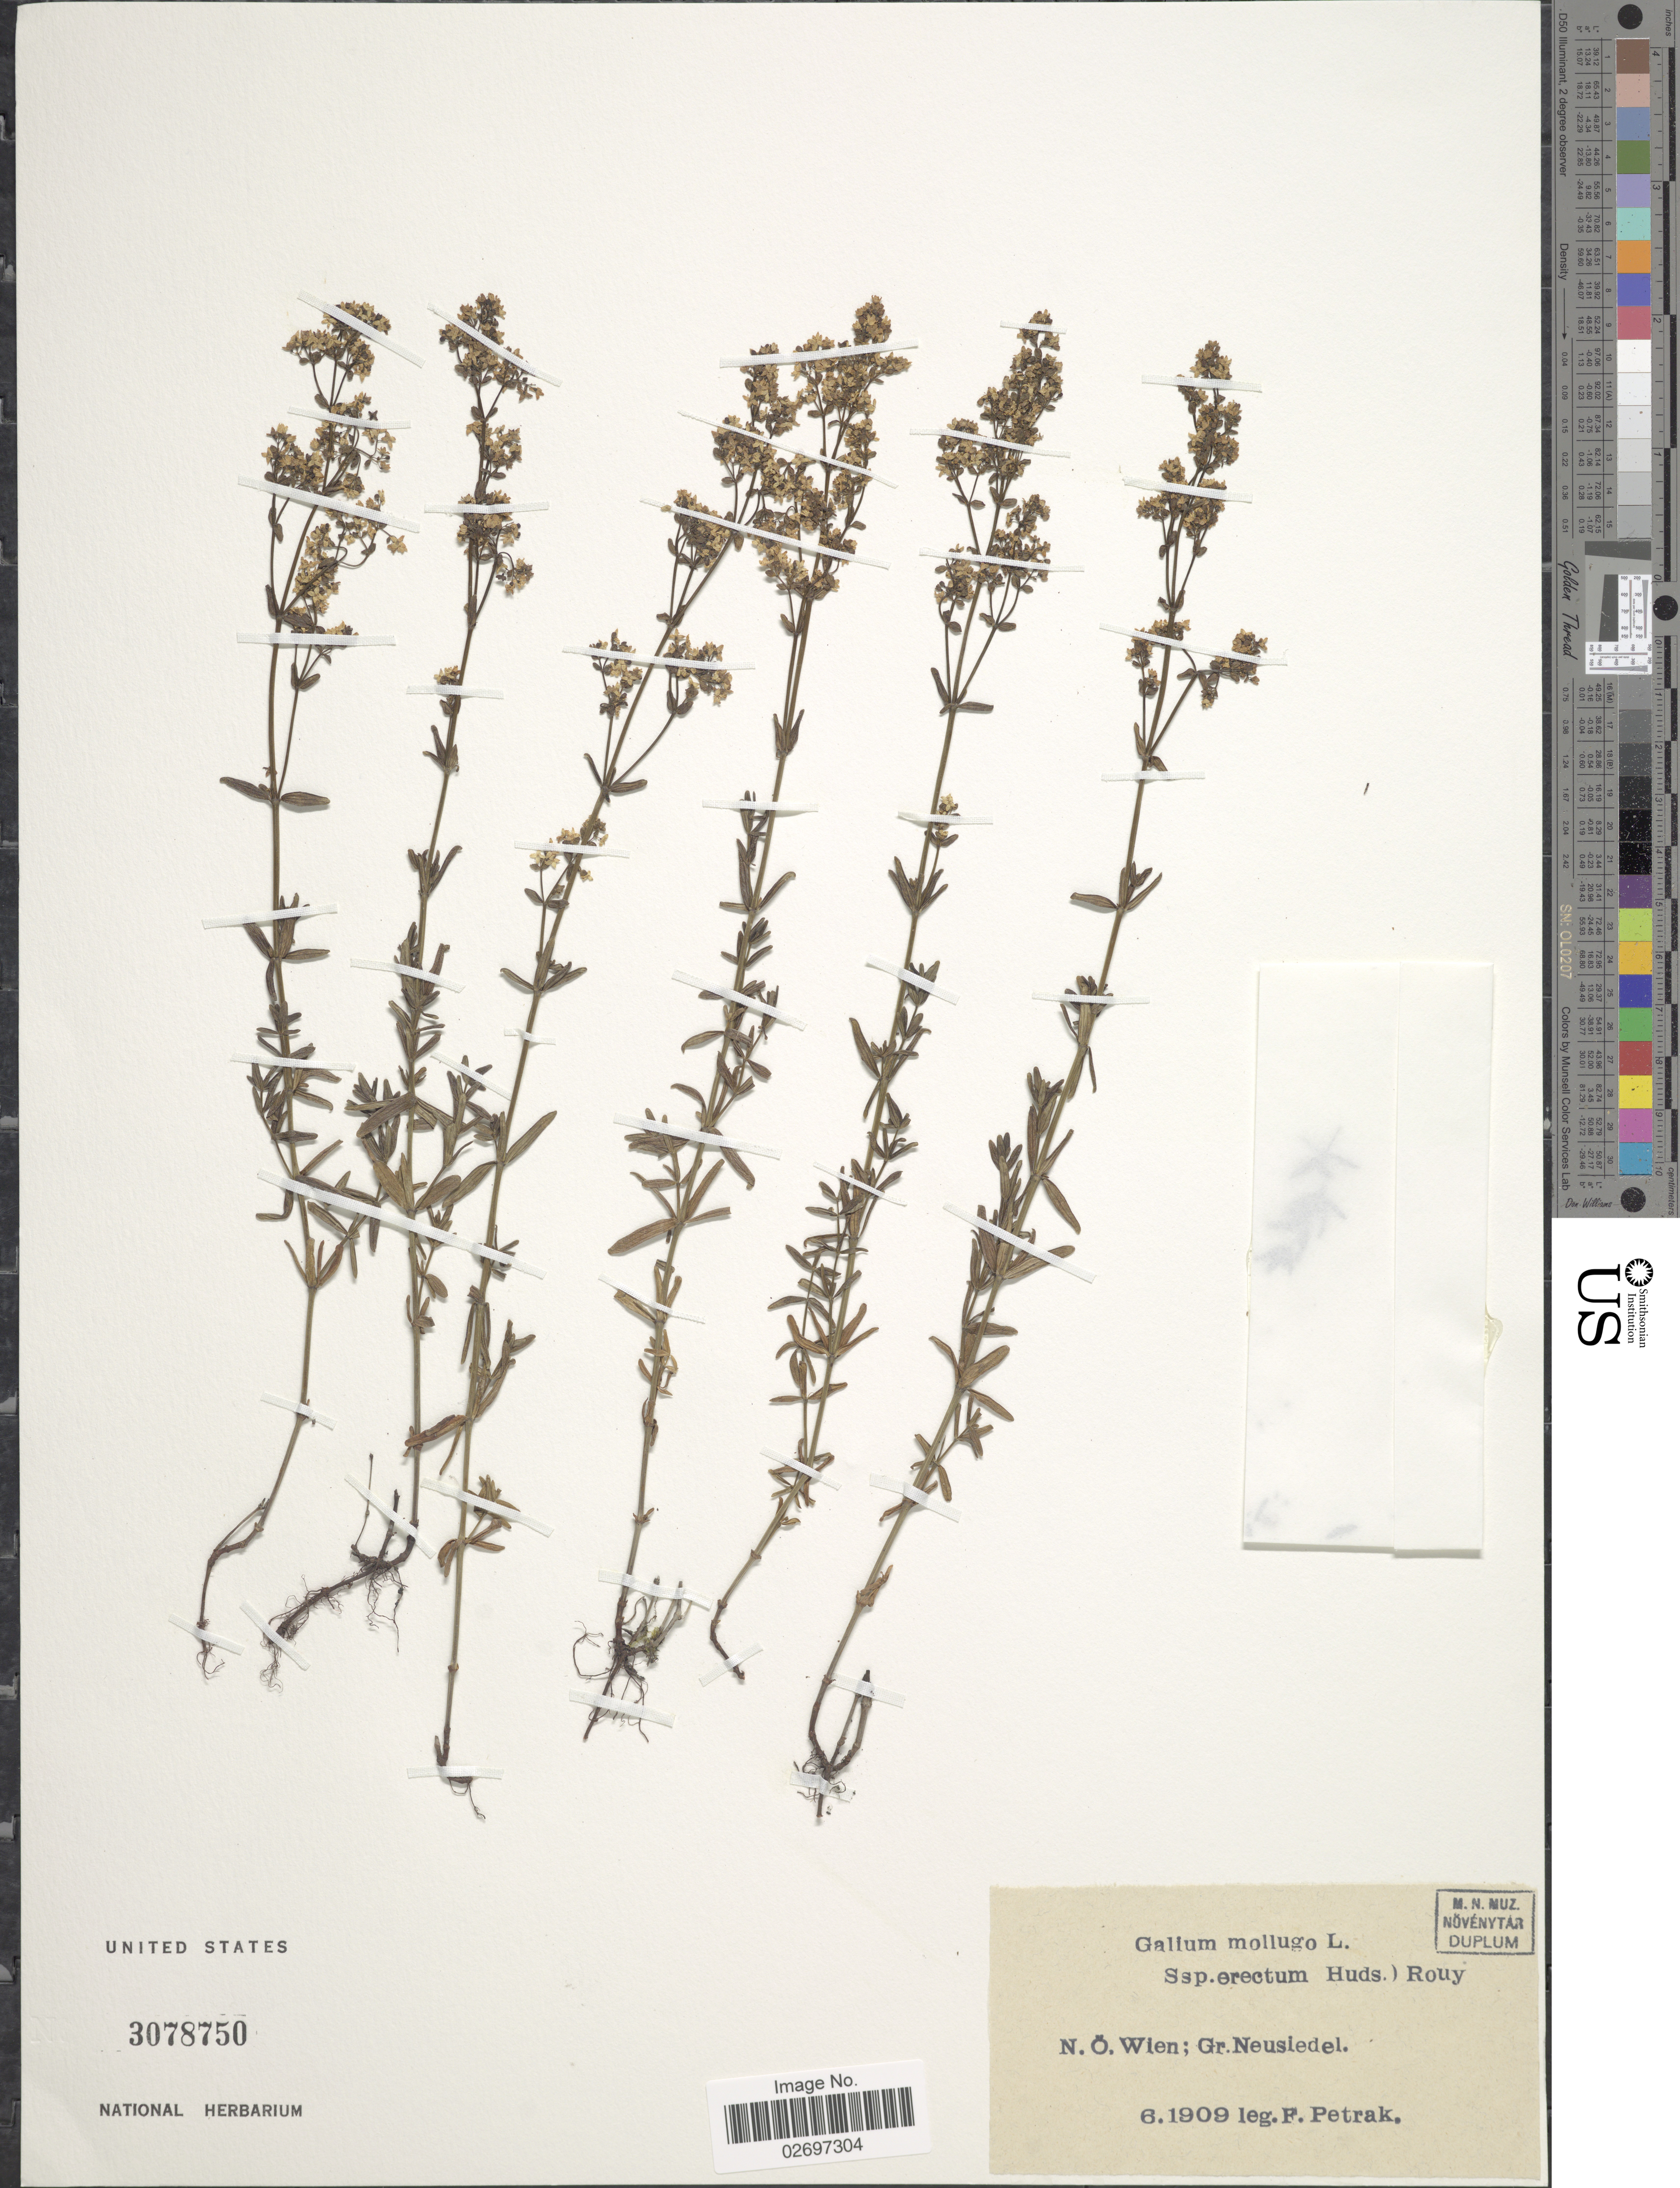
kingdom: Plantae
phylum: Tracheophyta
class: Magnoliopsida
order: Gentianales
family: Rubiaceae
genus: Galium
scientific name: Galium mollugo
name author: L.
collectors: F. Petrak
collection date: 1909-06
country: Austria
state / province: Wien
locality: N. O. Wien; Gr. Neusiedel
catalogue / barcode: US 3078750